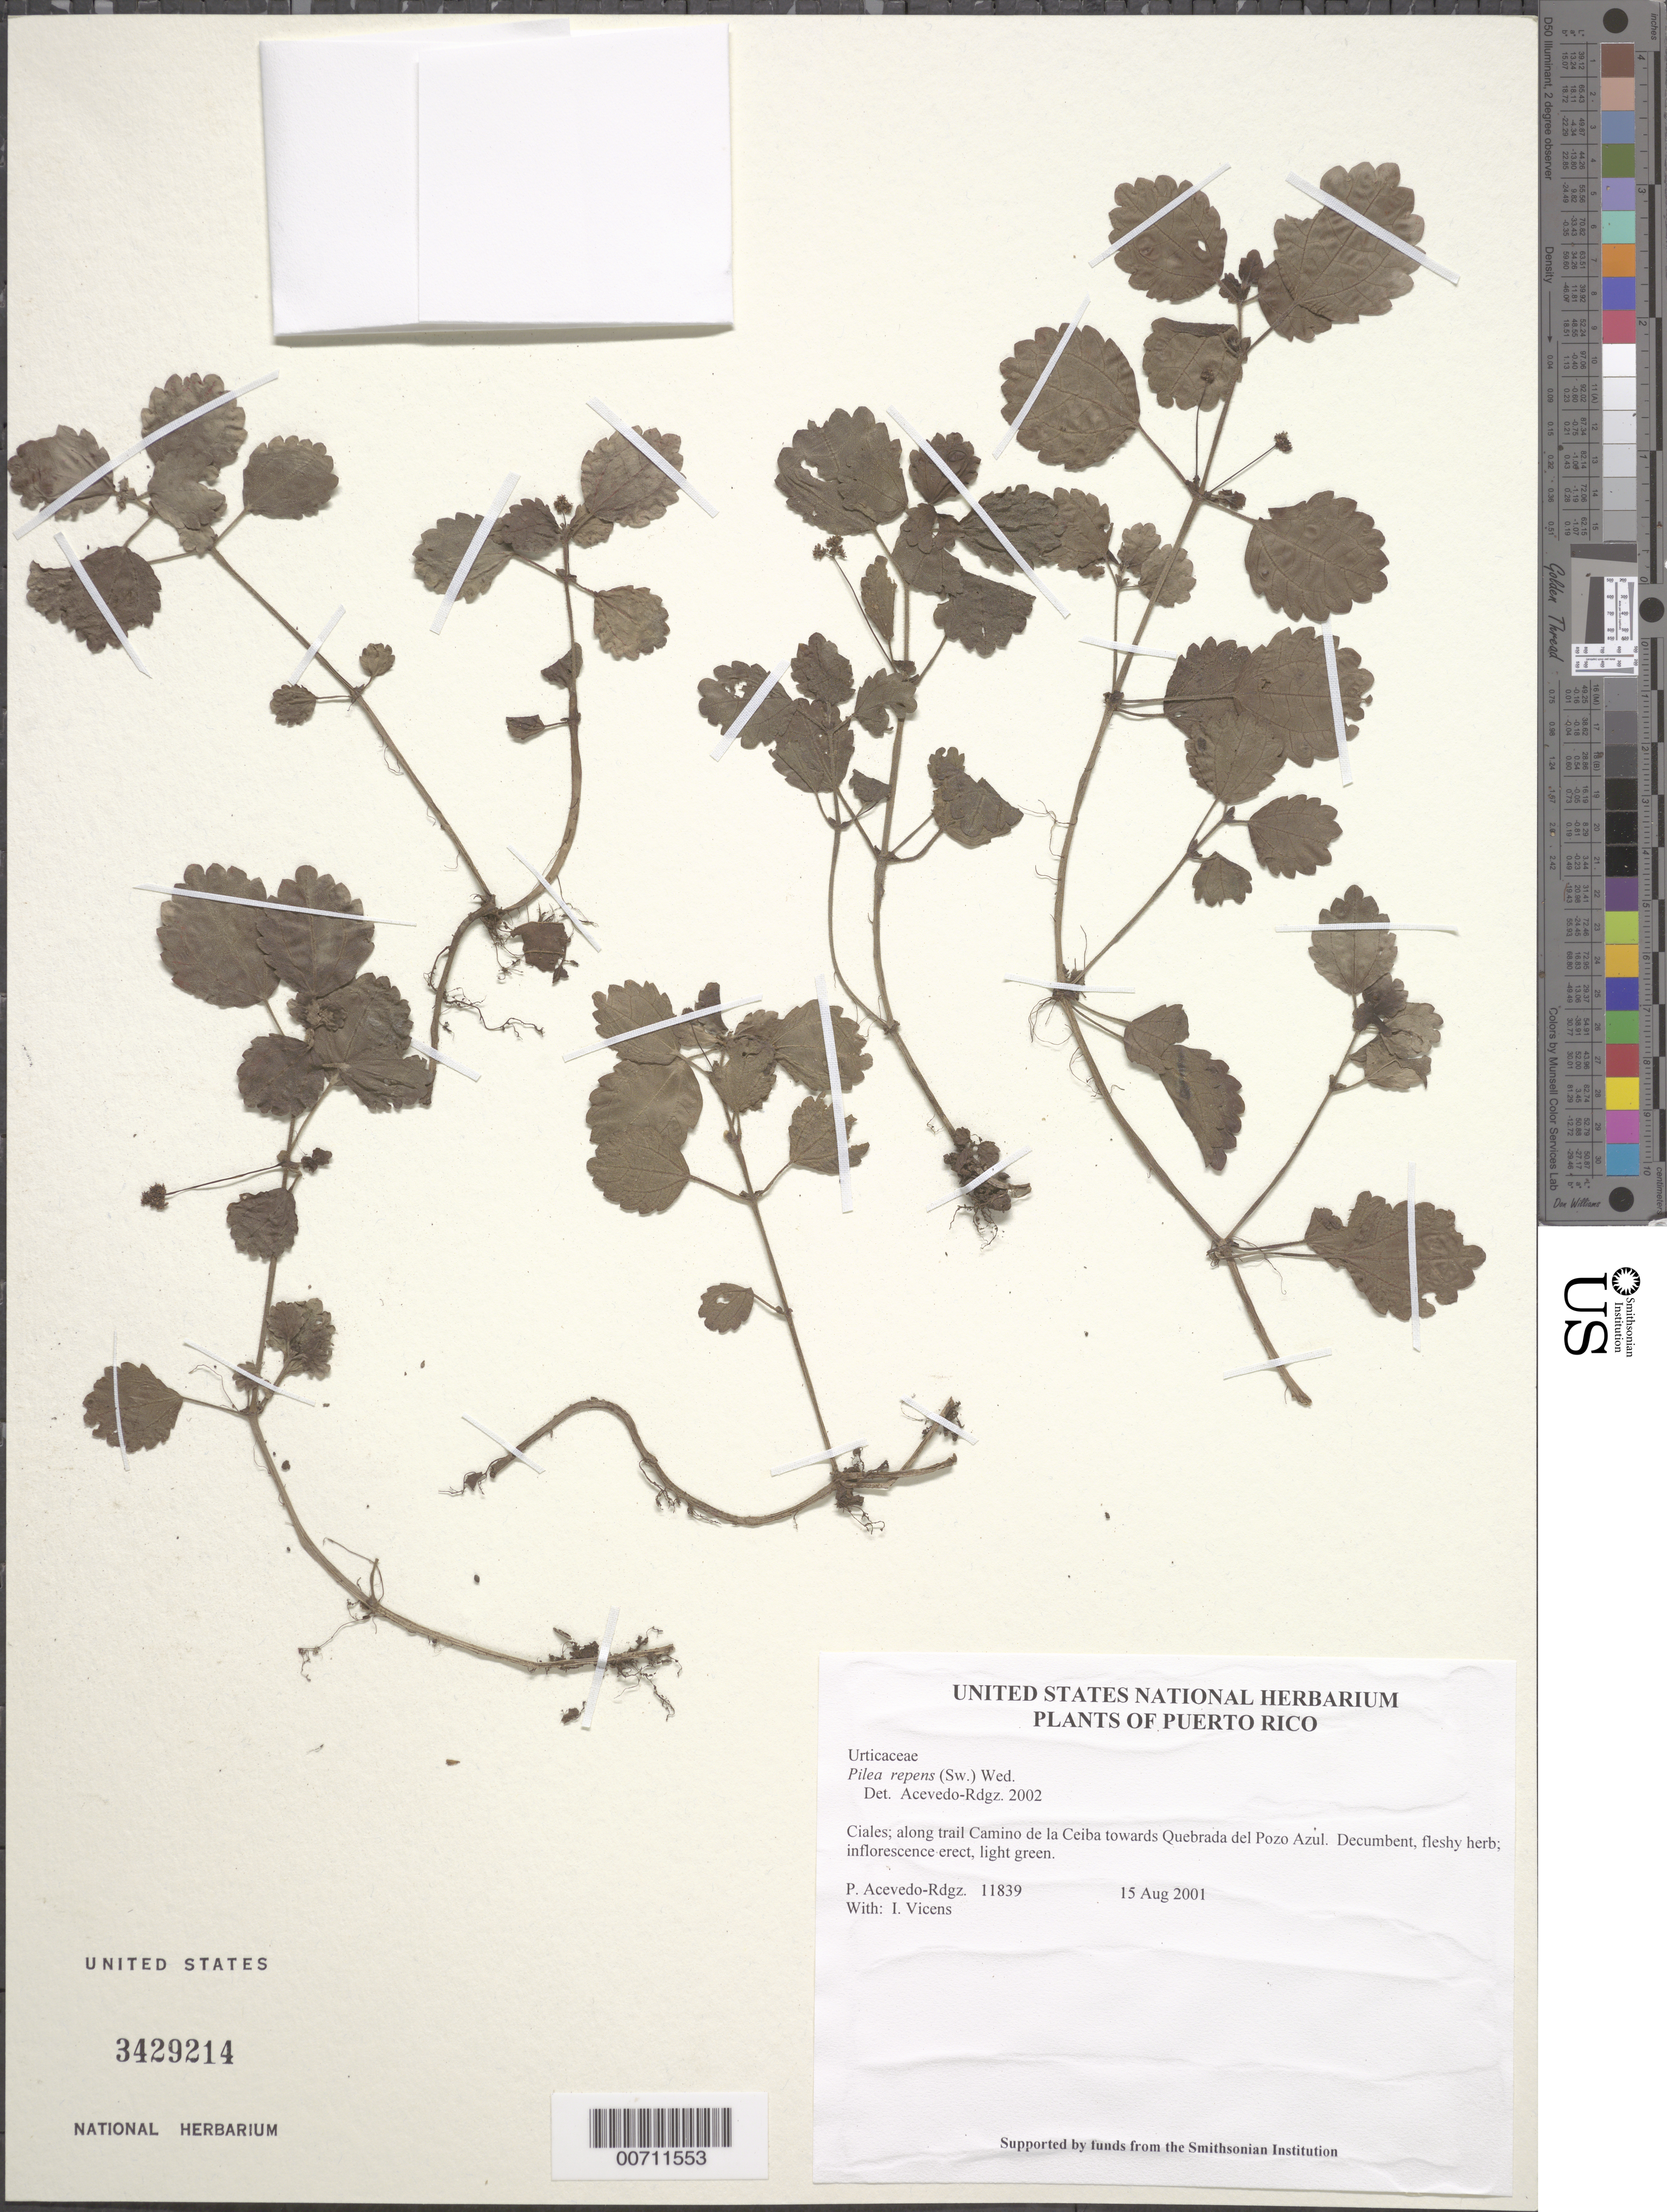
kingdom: Plantae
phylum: Tracheophyta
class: Magnoliopsida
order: Rosales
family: Urticaceae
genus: Pilea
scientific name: Pilea repens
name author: (Sw.) Wedd.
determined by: Acevedo-Rodríguez, P., (BOT), Smithsonian Institution - National Museum of Natural History (UNITED STATES)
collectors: P. Acevedo-Rodr. & I. Vicens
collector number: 11839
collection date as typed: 15 Aug 2001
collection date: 2001-08-15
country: Puerto Rico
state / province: Ciales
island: Puerto Rico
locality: Ciales; along trail Camino de la Ceiba towards Quebrada del Pozo Azul.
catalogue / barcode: US 3429214